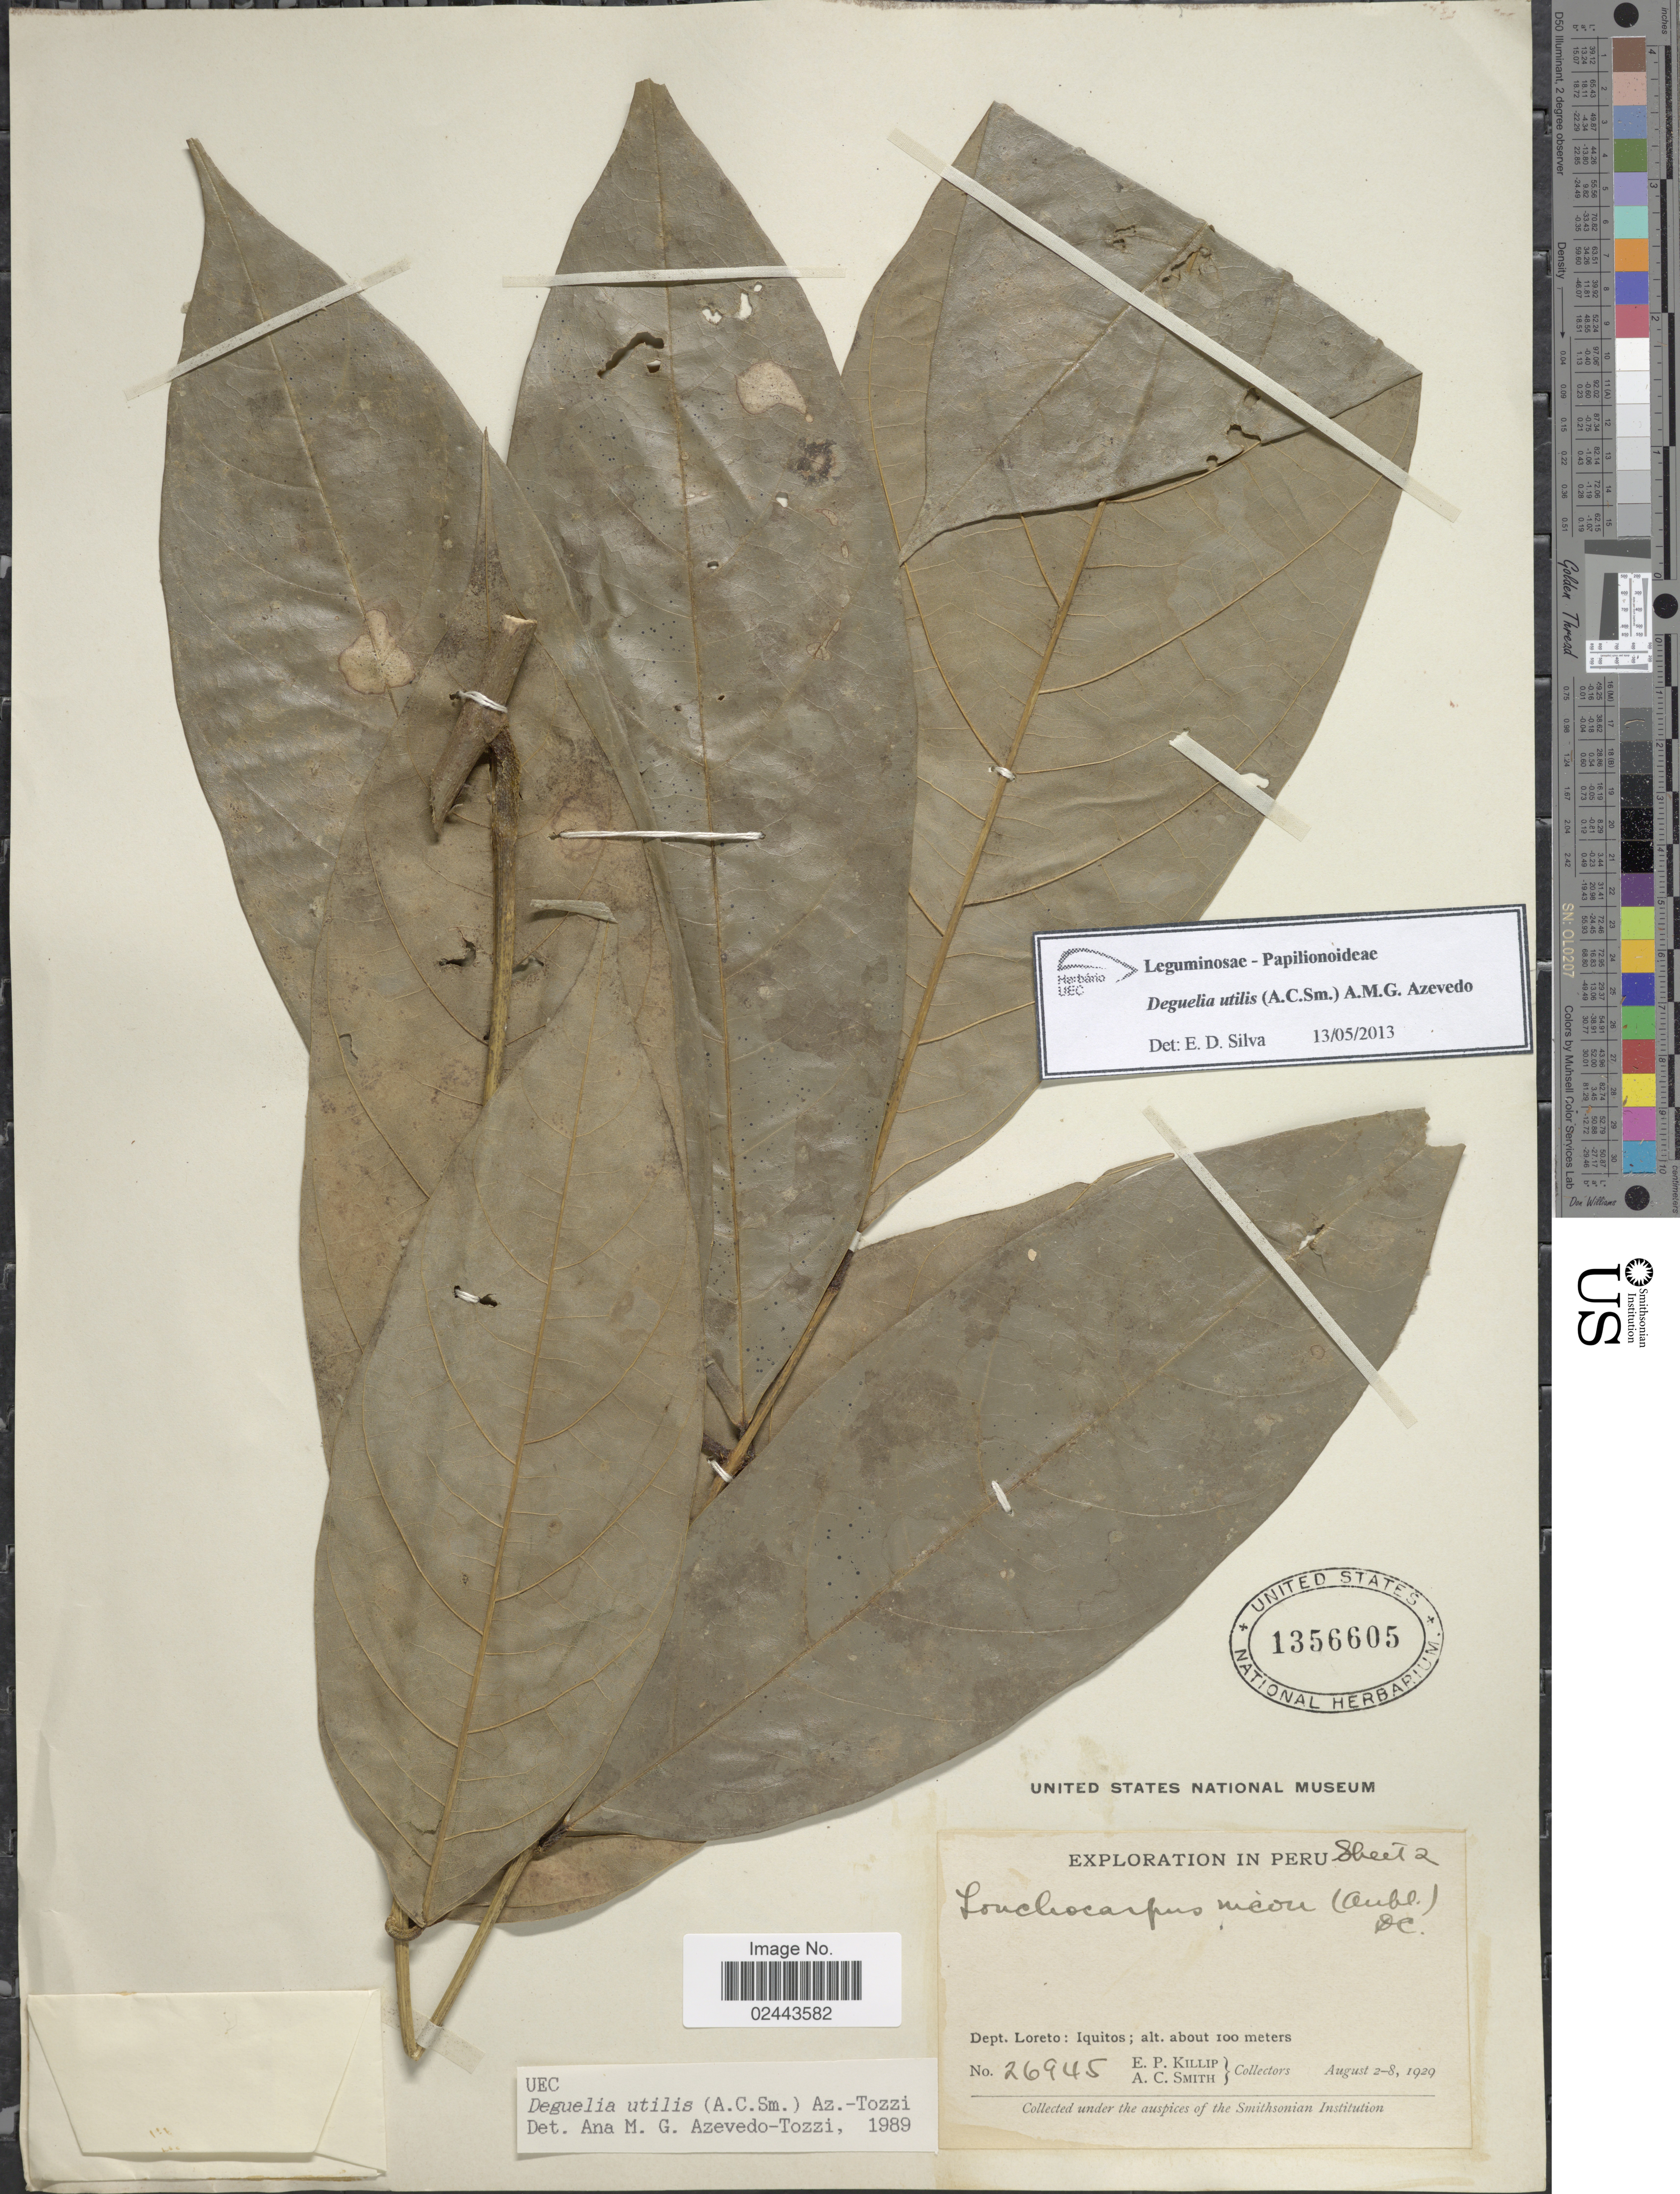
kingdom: Plantae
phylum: Tracheophyta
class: Magnoliopsida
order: Fabales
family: Fabaceae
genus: Deguelia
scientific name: Deguelia utilis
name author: (A.C. Sm.) A.M.G. Azevedo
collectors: E. P. Killip & A. C. Smith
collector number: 26945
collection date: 1929-08-02/1929-08-08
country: Peru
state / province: Loreto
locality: Iquitos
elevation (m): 100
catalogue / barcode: US 1356605